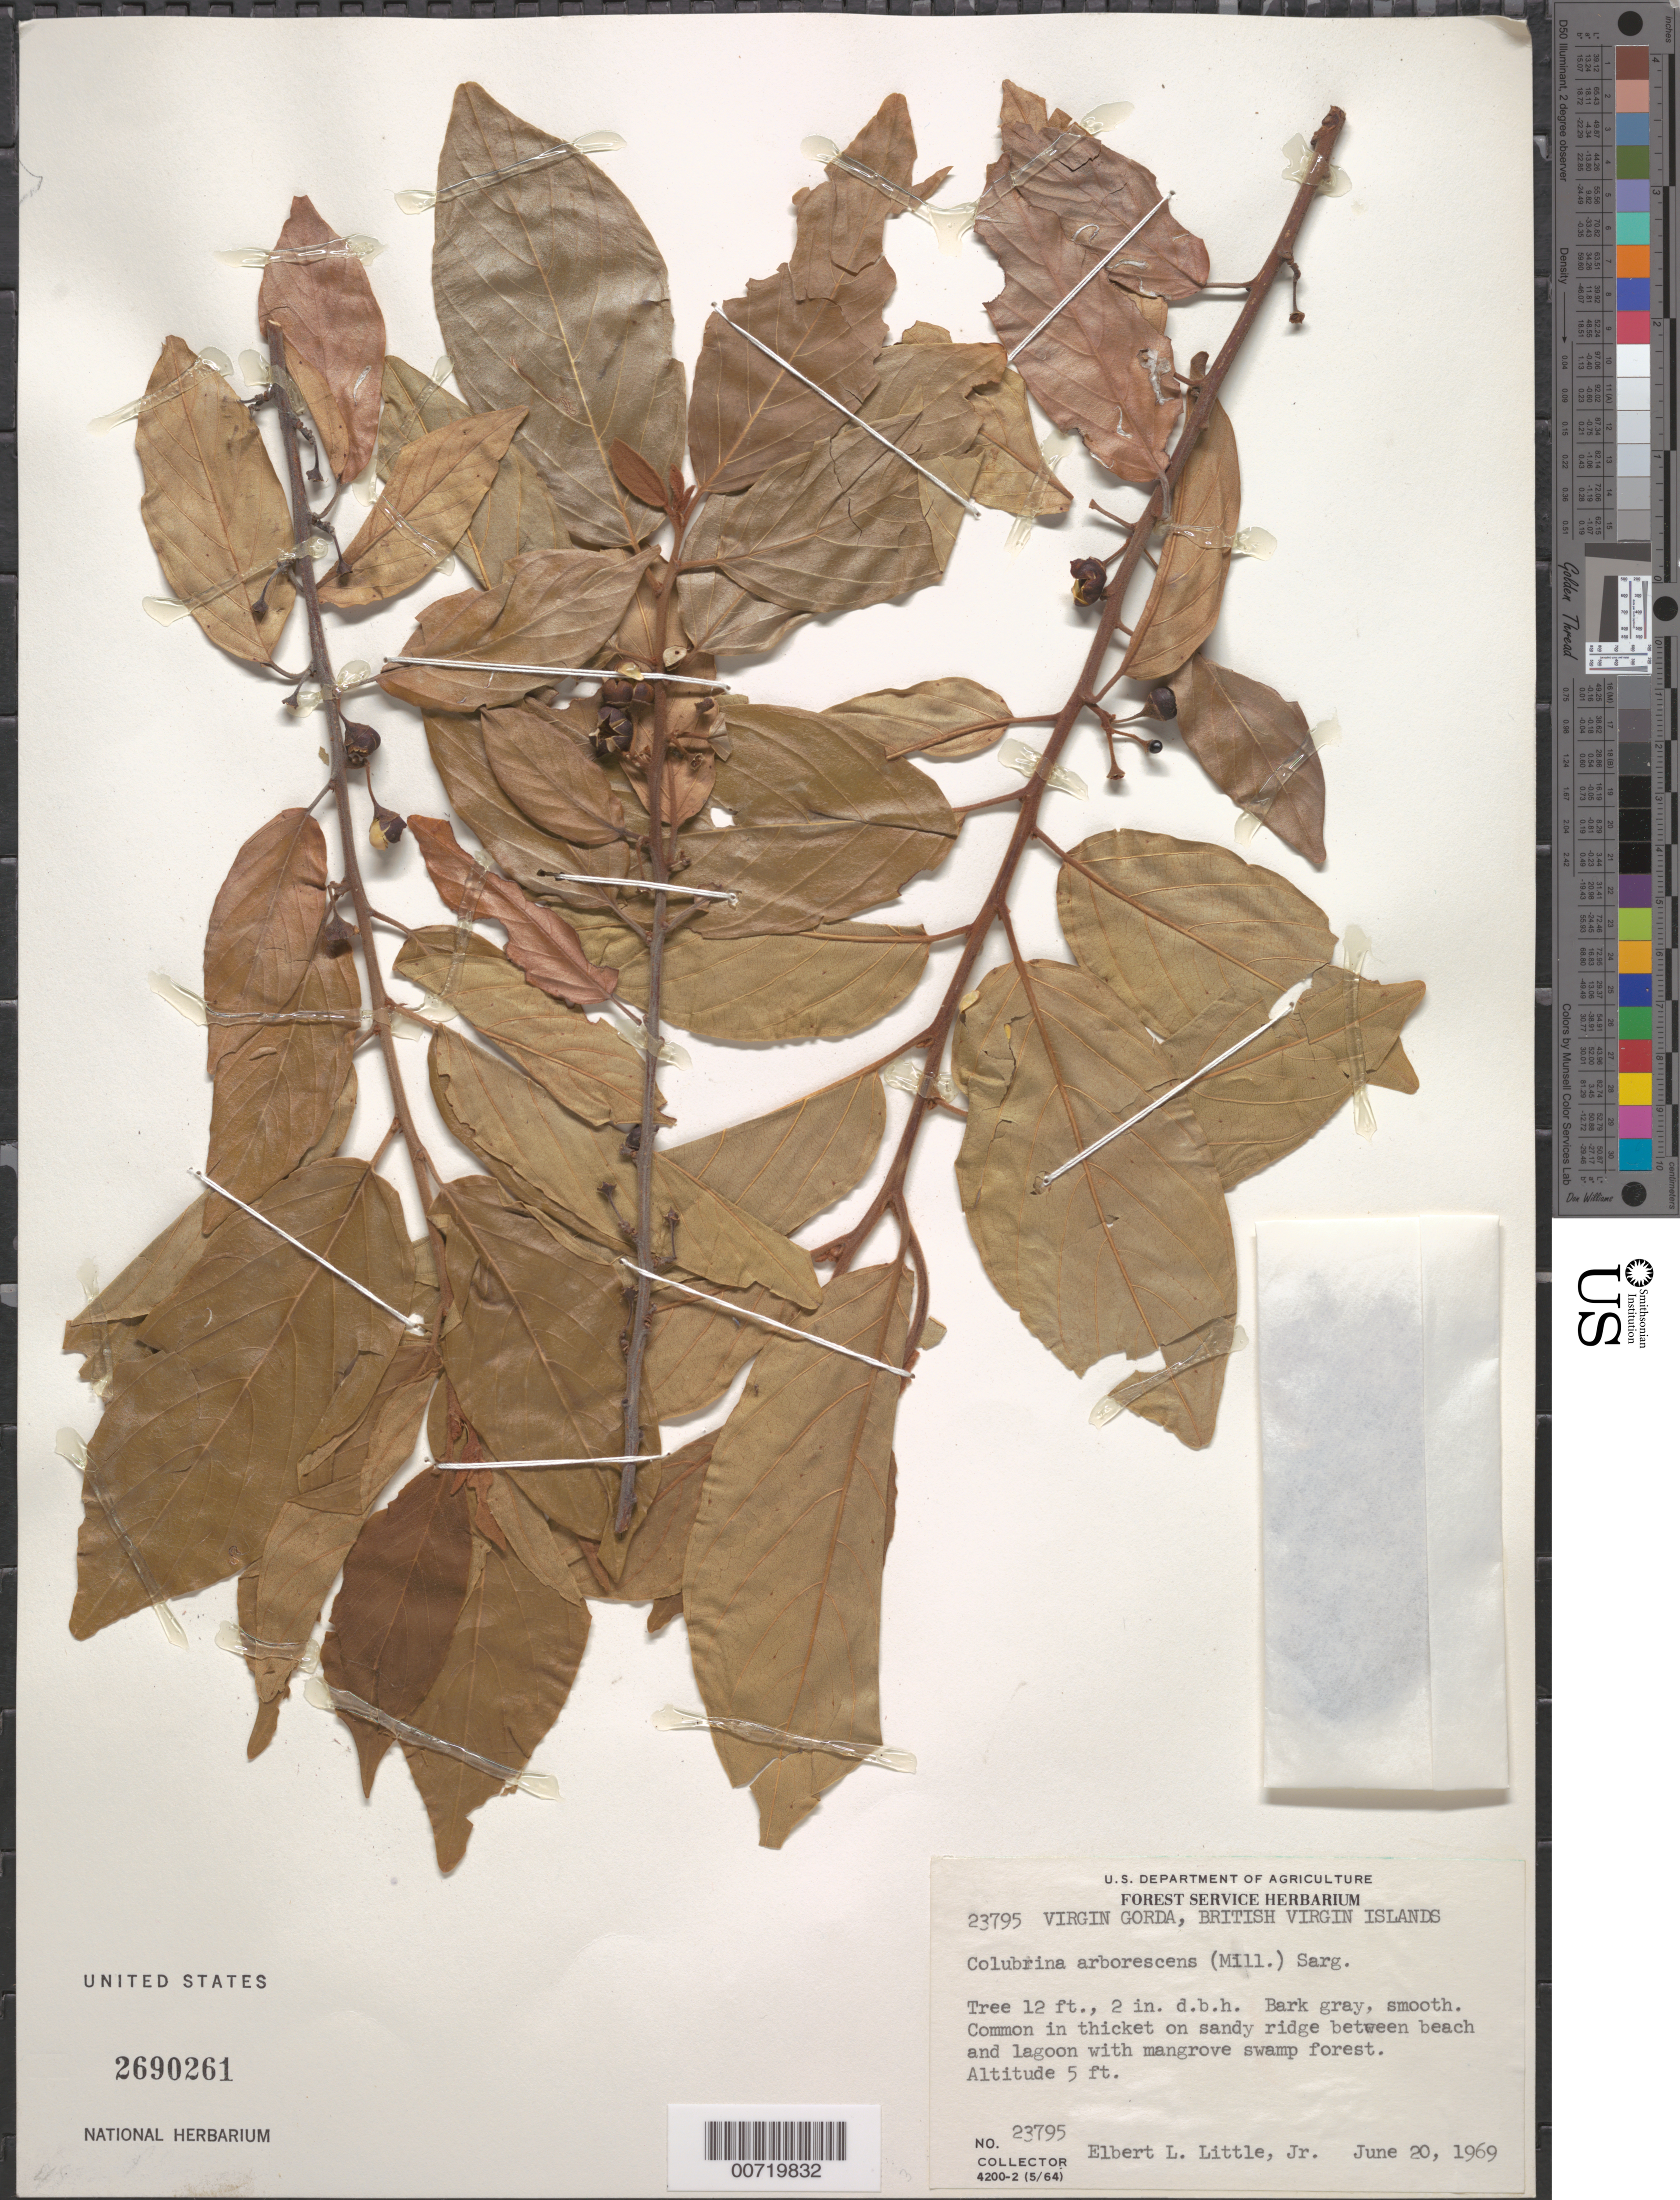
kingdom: Plantae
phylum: Tracheophyta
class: Magnoliopsida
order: Rosales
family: Rhamnaceae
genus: Colubrina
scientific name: Colubrina arborescens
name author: (Mill.) Sarg.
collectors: E. L. Little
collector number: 23795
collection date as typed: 20 Jun 1969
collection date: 1969-06-20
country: British Virgin Islands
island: Virgin Gorda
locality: Virgin Gorda,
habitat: In thicket on sandy ridge btw beach and lagoon w/mangrove swamp forest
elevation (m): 2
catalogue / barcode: US 2690261